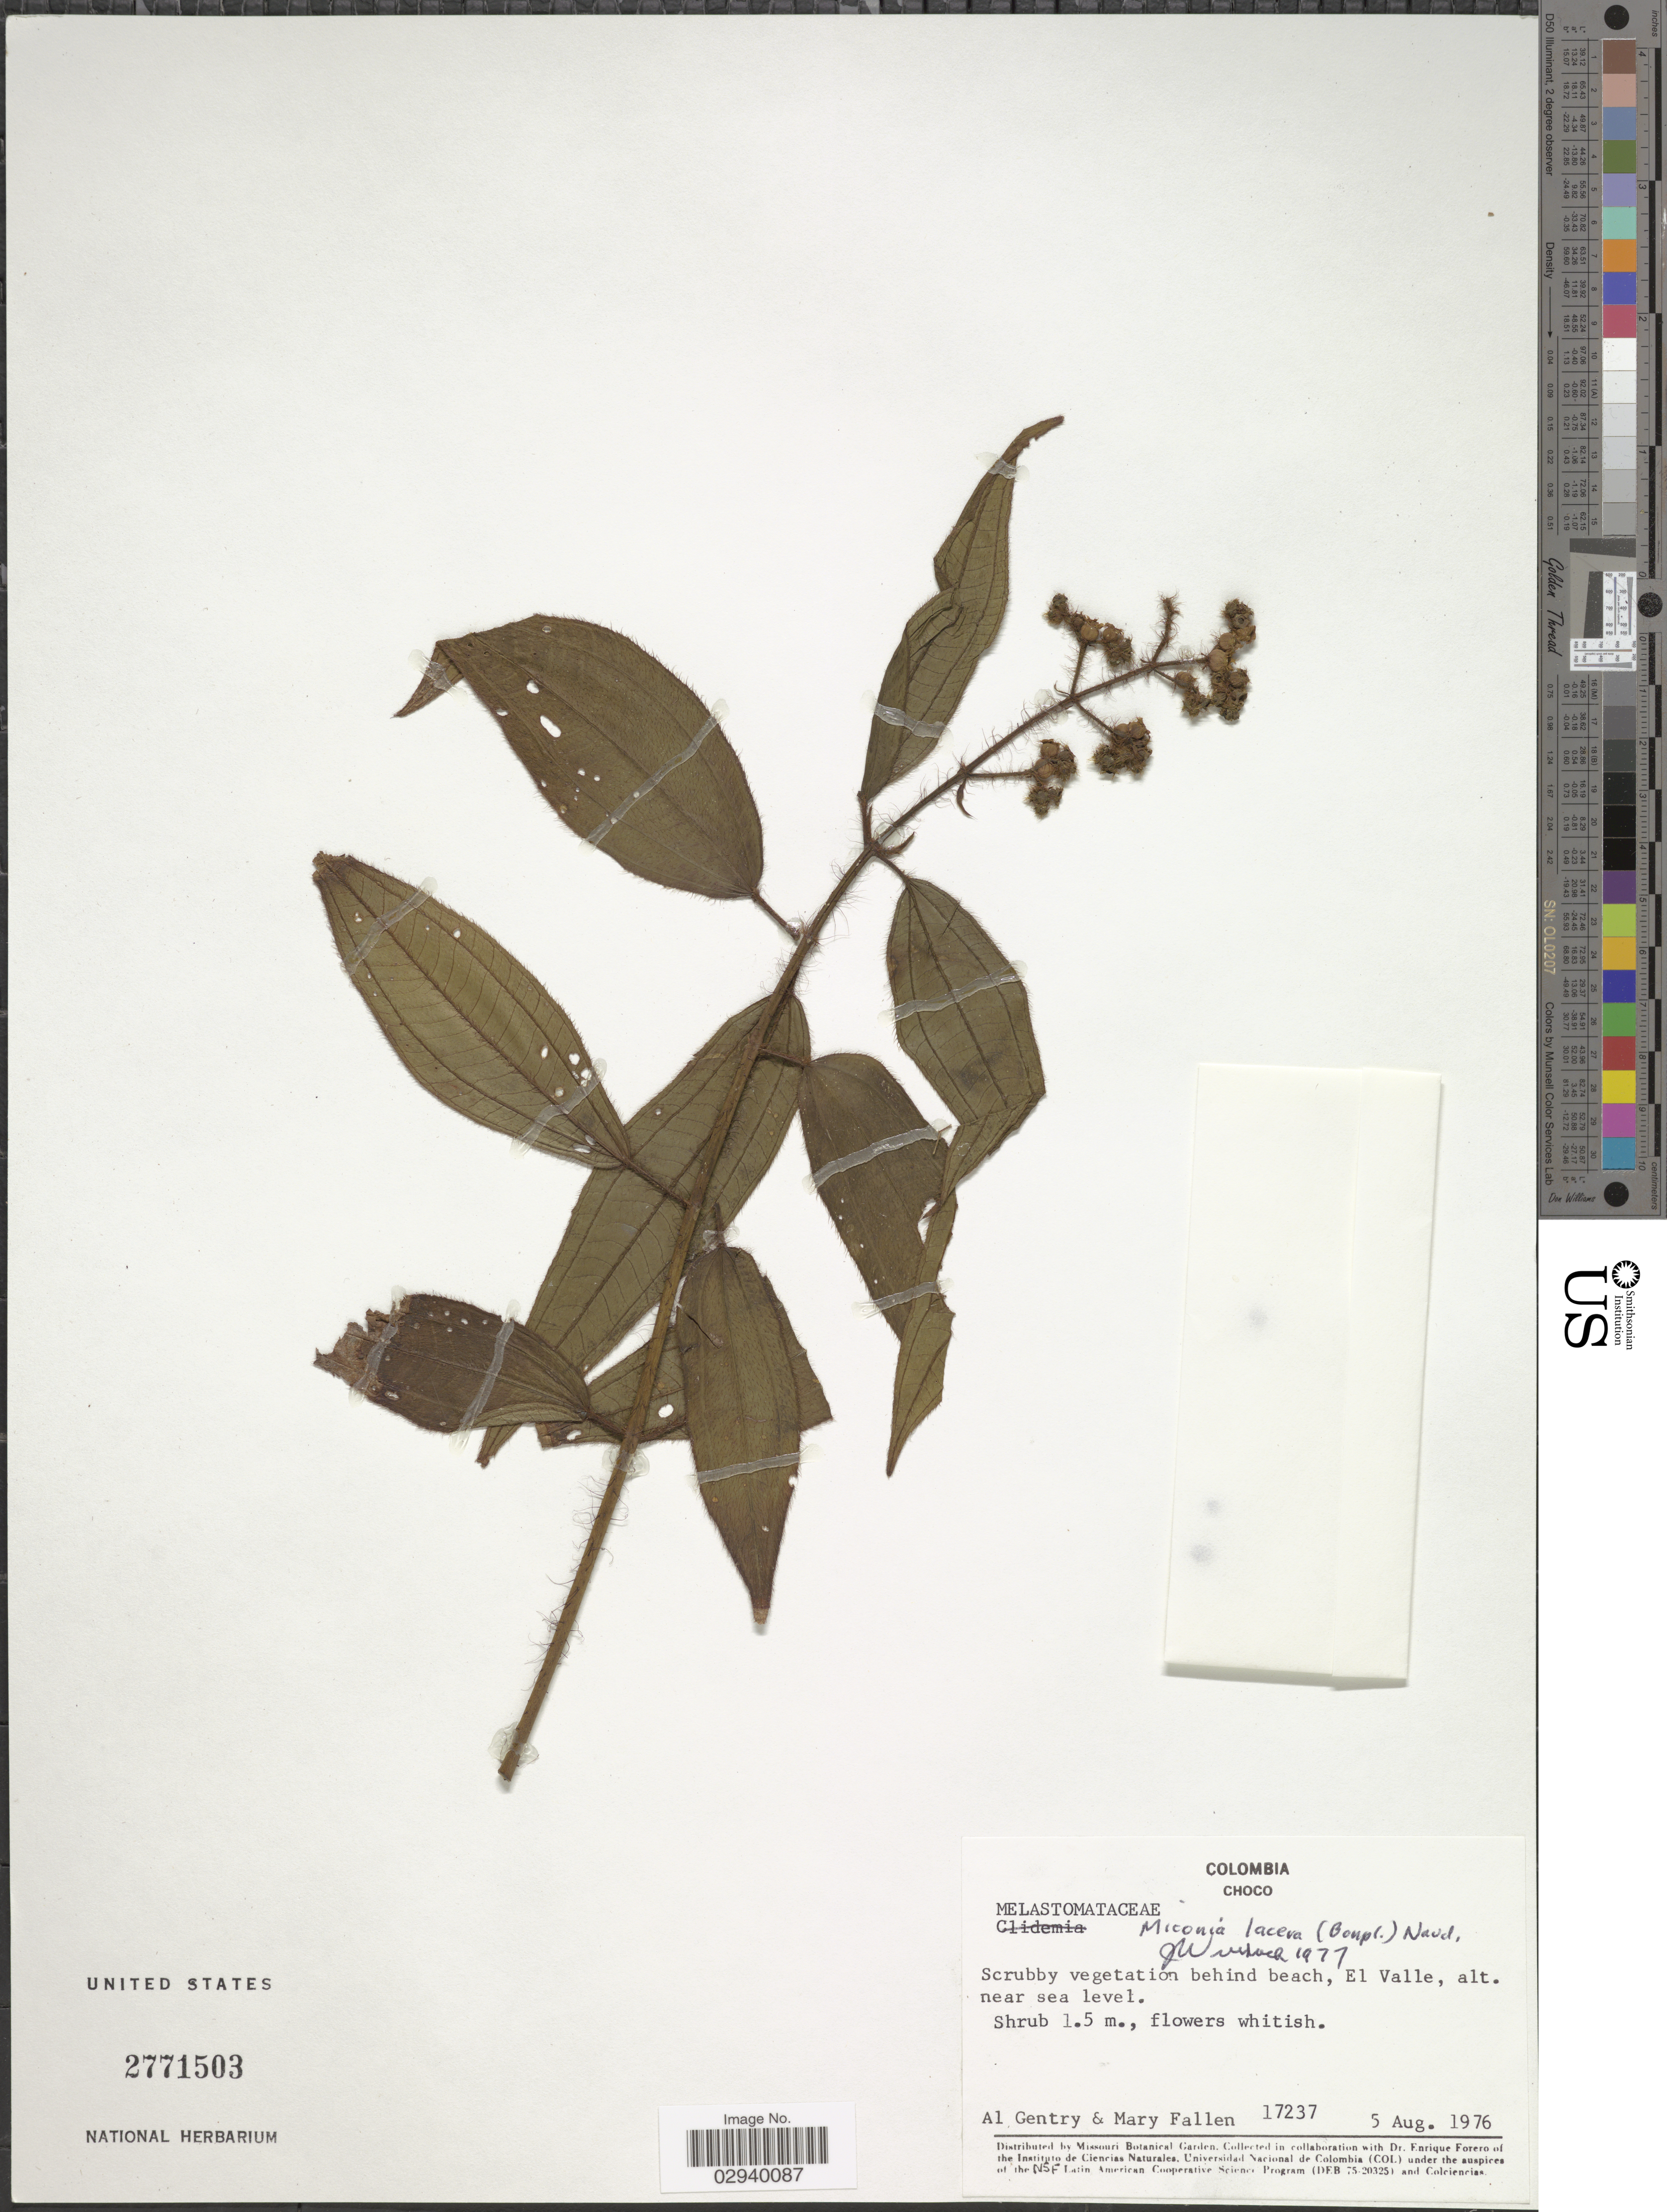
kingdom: Plantae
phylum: Tracheophyta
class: Magnoliopsida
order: Myrtales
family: Melastomataceae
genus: Miconia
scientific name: Miconia lacera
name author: (Bonpl.) Naudin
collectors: A. H. Gentry & M. Fallen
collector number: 17237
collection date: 1976-08-05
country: Colombia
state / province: Valle del Cauca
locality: Scrubby vegetation behind beach, El Valle.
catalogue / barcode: US 2771503